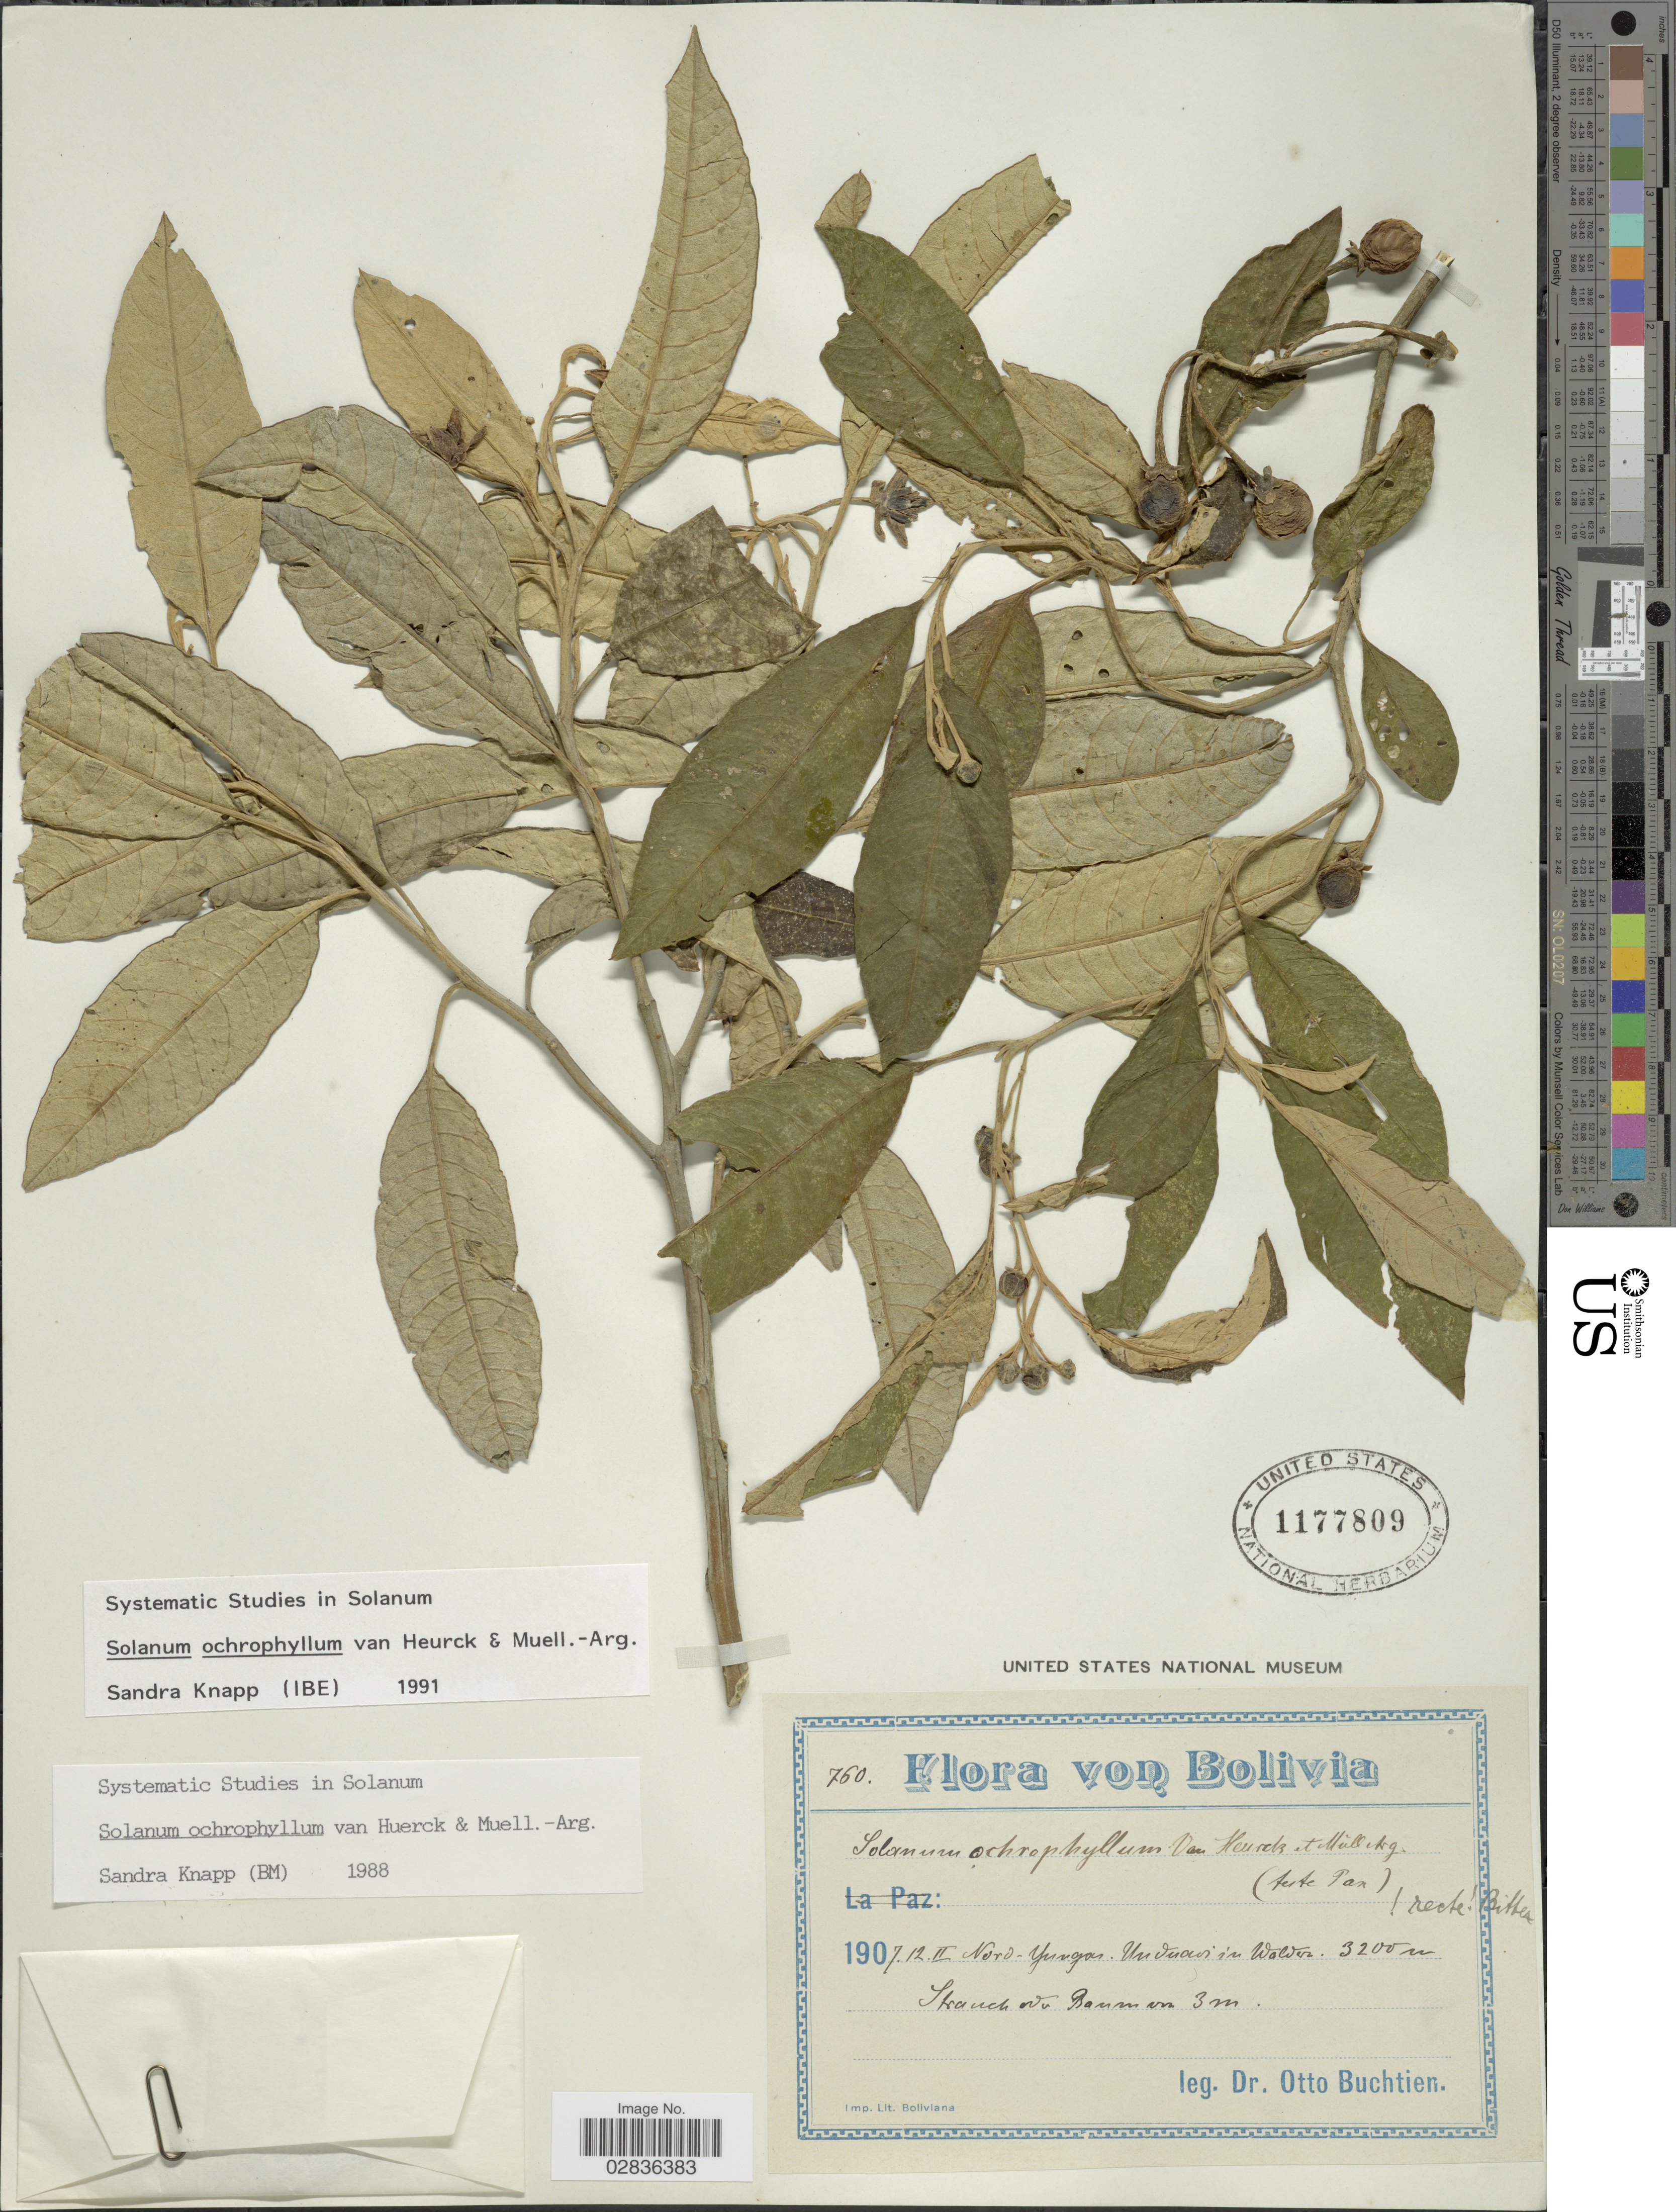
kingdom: Plantae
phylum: Tracheophyta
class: Magnoliopsida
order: Solanales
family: Solanaceae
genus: Solanum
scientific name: Solanum ochrophyllum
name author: Van Heurck & Müll. Arg.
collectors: O. Buchtien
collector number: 760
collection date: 1907-02-12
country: Bolivia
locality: Nord-Yungas. Unduavi in Walder.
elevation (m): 3200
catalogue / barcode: US 1177809